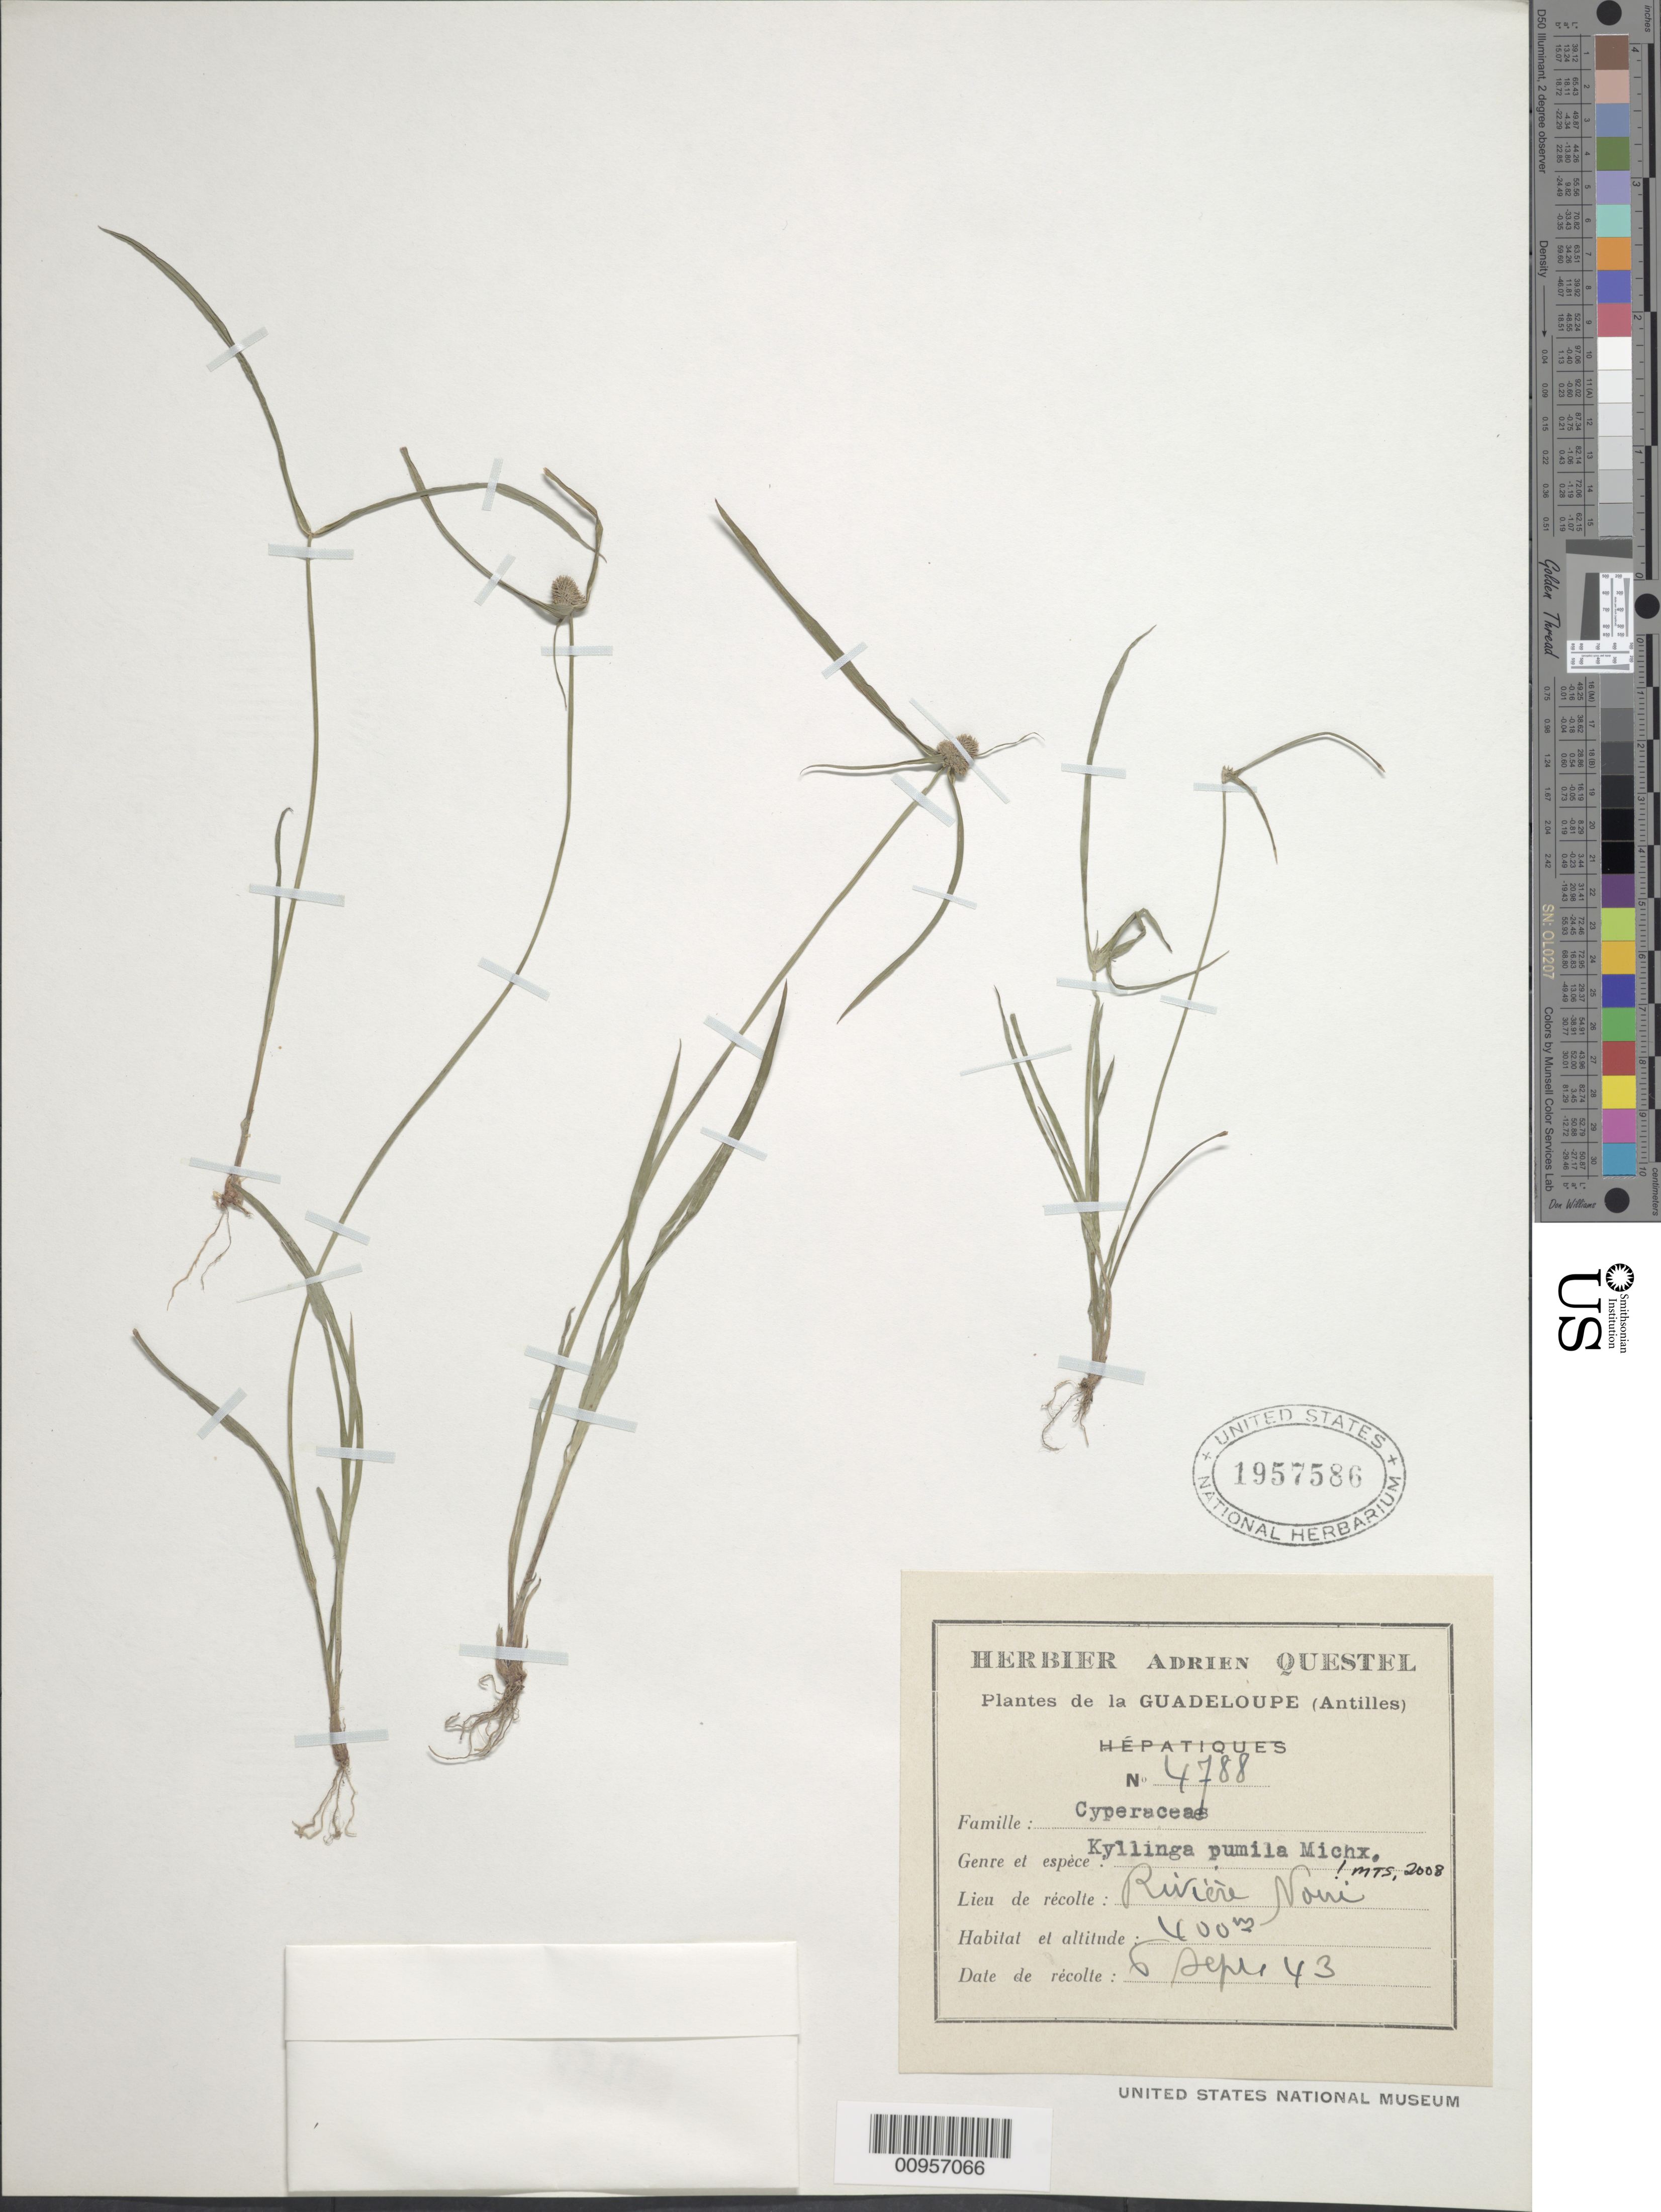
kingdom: Plantae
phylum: Tracheophyta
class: Liliopsida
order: Poales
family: Cyperaceae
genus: Cyperus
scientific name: Cyperus hortensis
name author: (Salzm. ex Steud.) Dorr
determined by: Strong, Mark T., (BOT), Smithsonian Institution - National Museum of Natural History (UNITED STATES)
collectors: A. Questel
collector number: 4788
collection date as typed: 06 Sep 1943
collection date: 1943-09-06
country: Guadeloupe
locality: Rivière Noiri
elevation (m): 400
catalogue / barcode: US 1957586